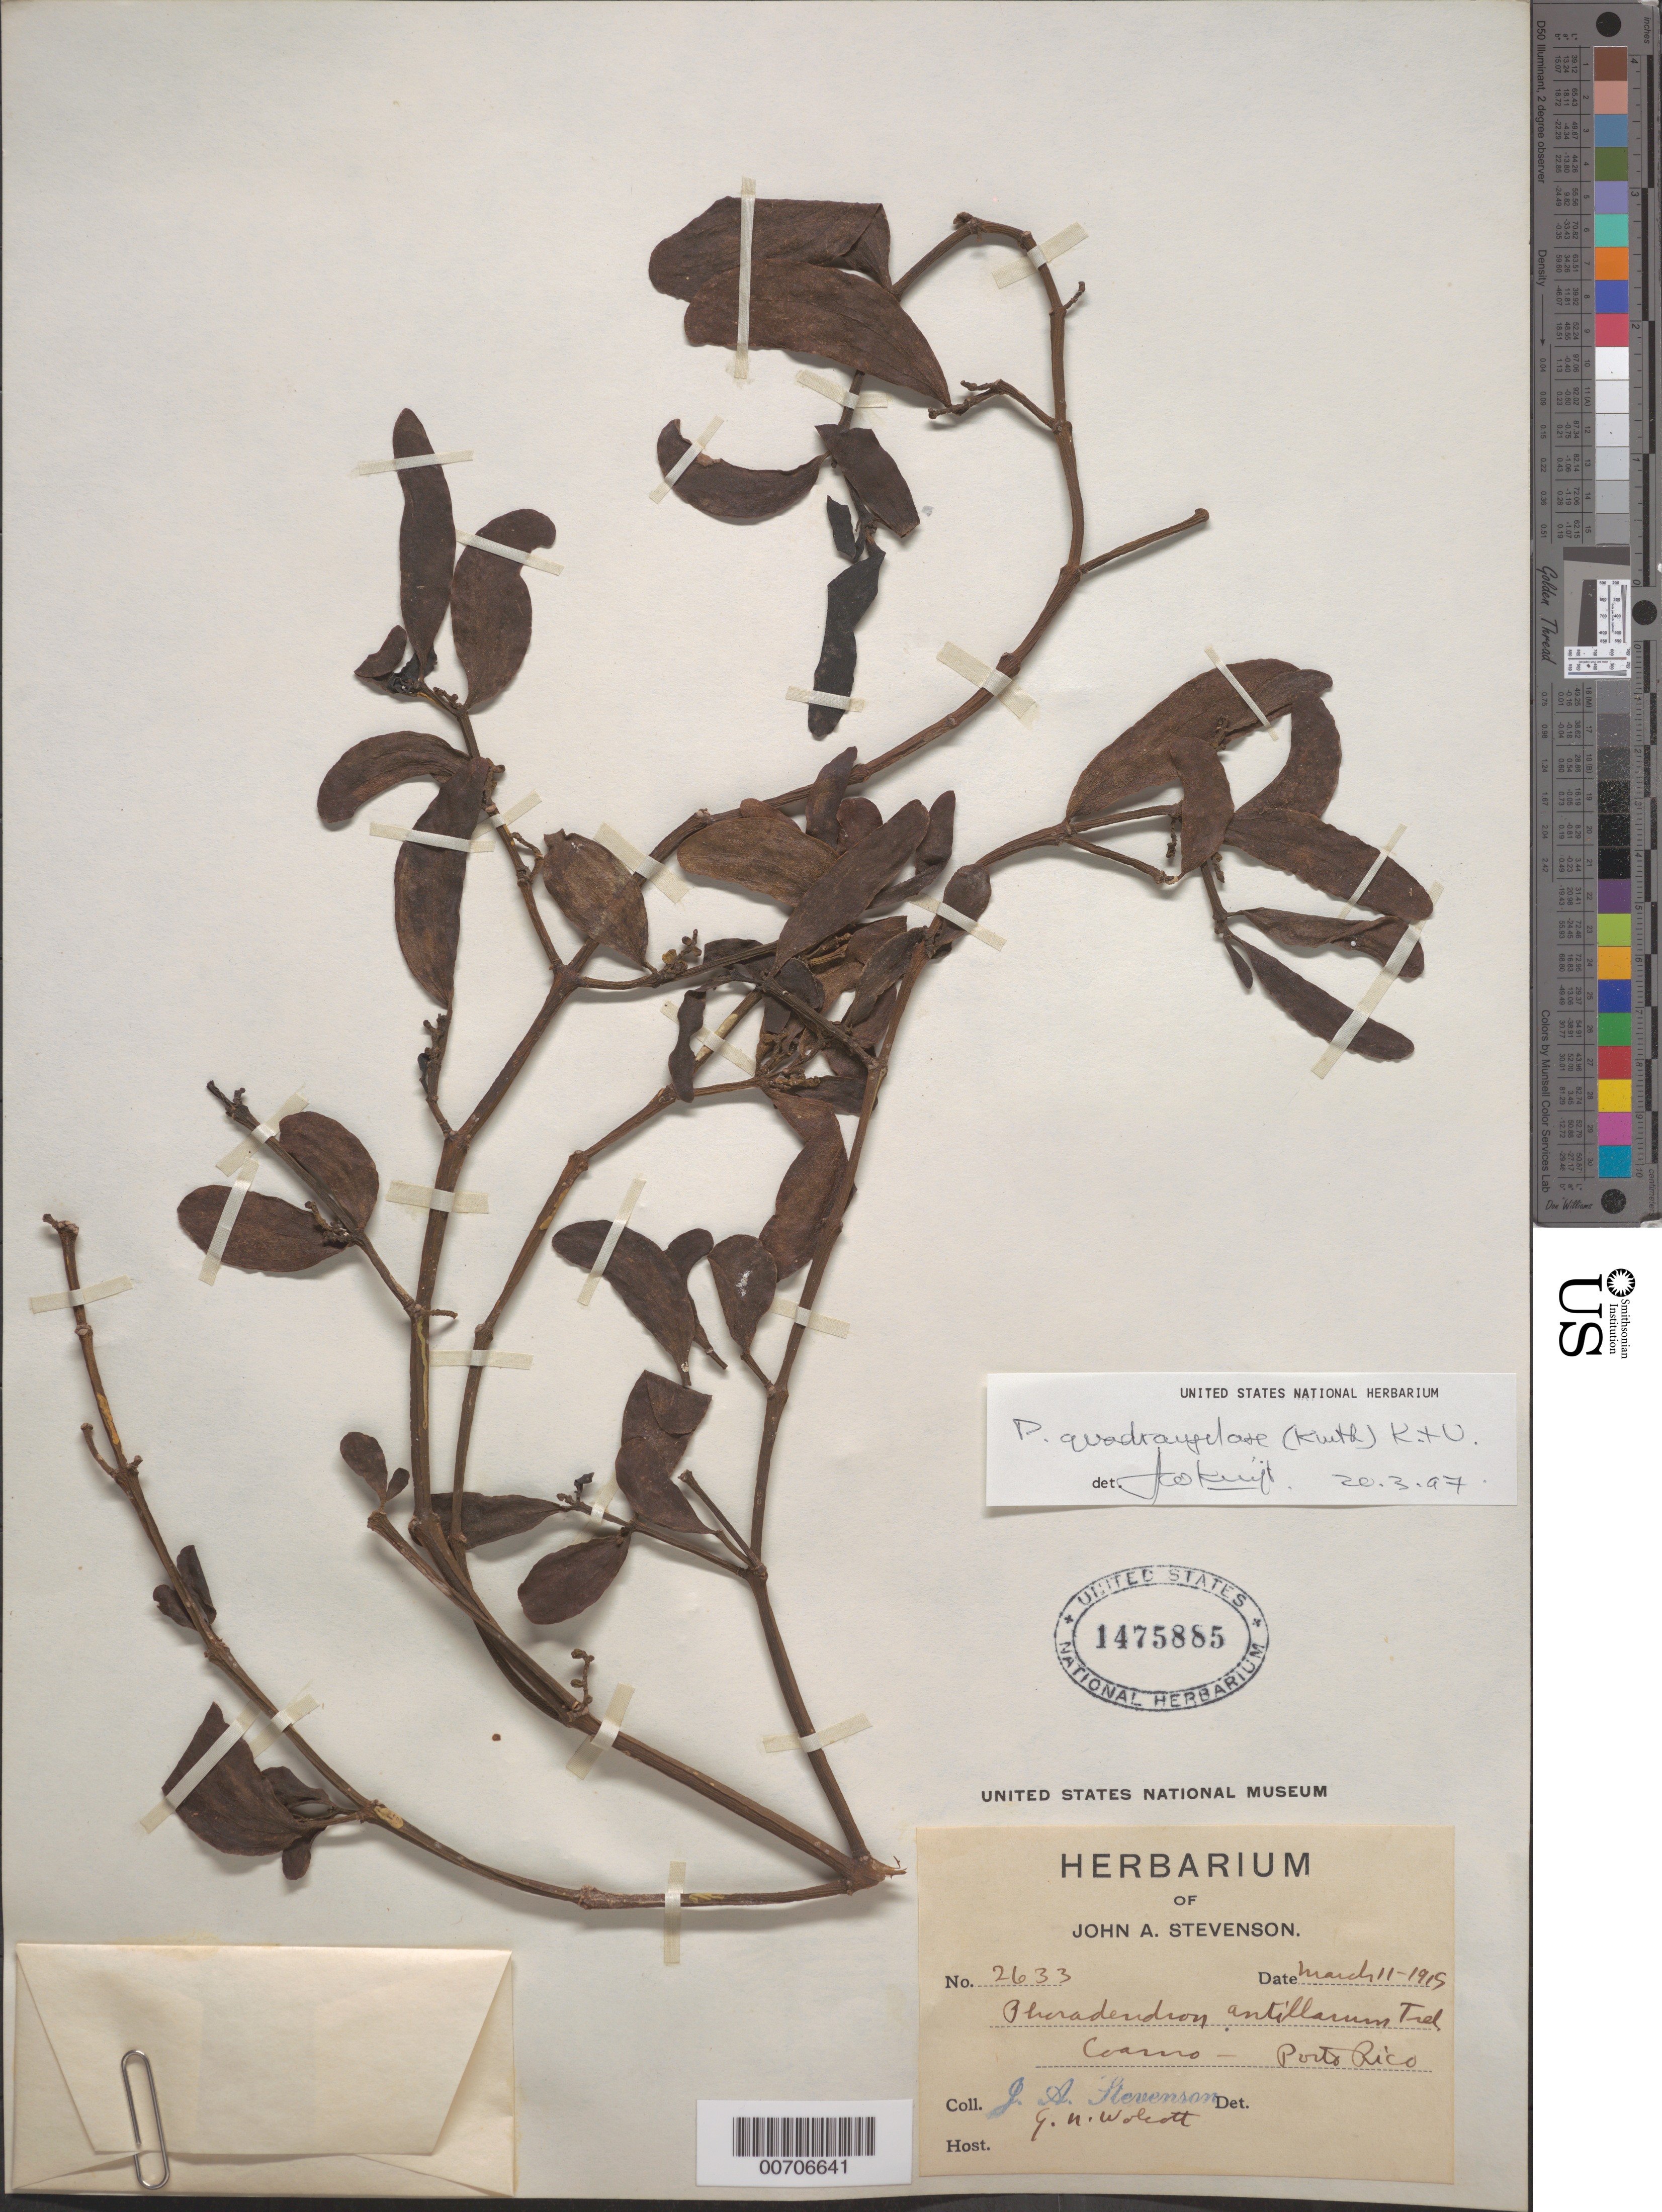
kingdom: Plantae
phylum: Tracheophyta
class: Magnoliopsida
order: Santalales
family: Viscaceae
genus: Phoradendron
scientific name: Phoradendron quadrangulare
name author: (Kunth) Griseb.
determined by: Kuijt, Job, (CANADA)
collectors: J. Stevenson & G. Wolcott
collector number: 2633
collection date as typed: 11 Mar 1915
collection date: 1915-03-11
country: Puerto Rico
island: Greater Antilles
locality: Coamo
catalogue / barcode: US 1475885